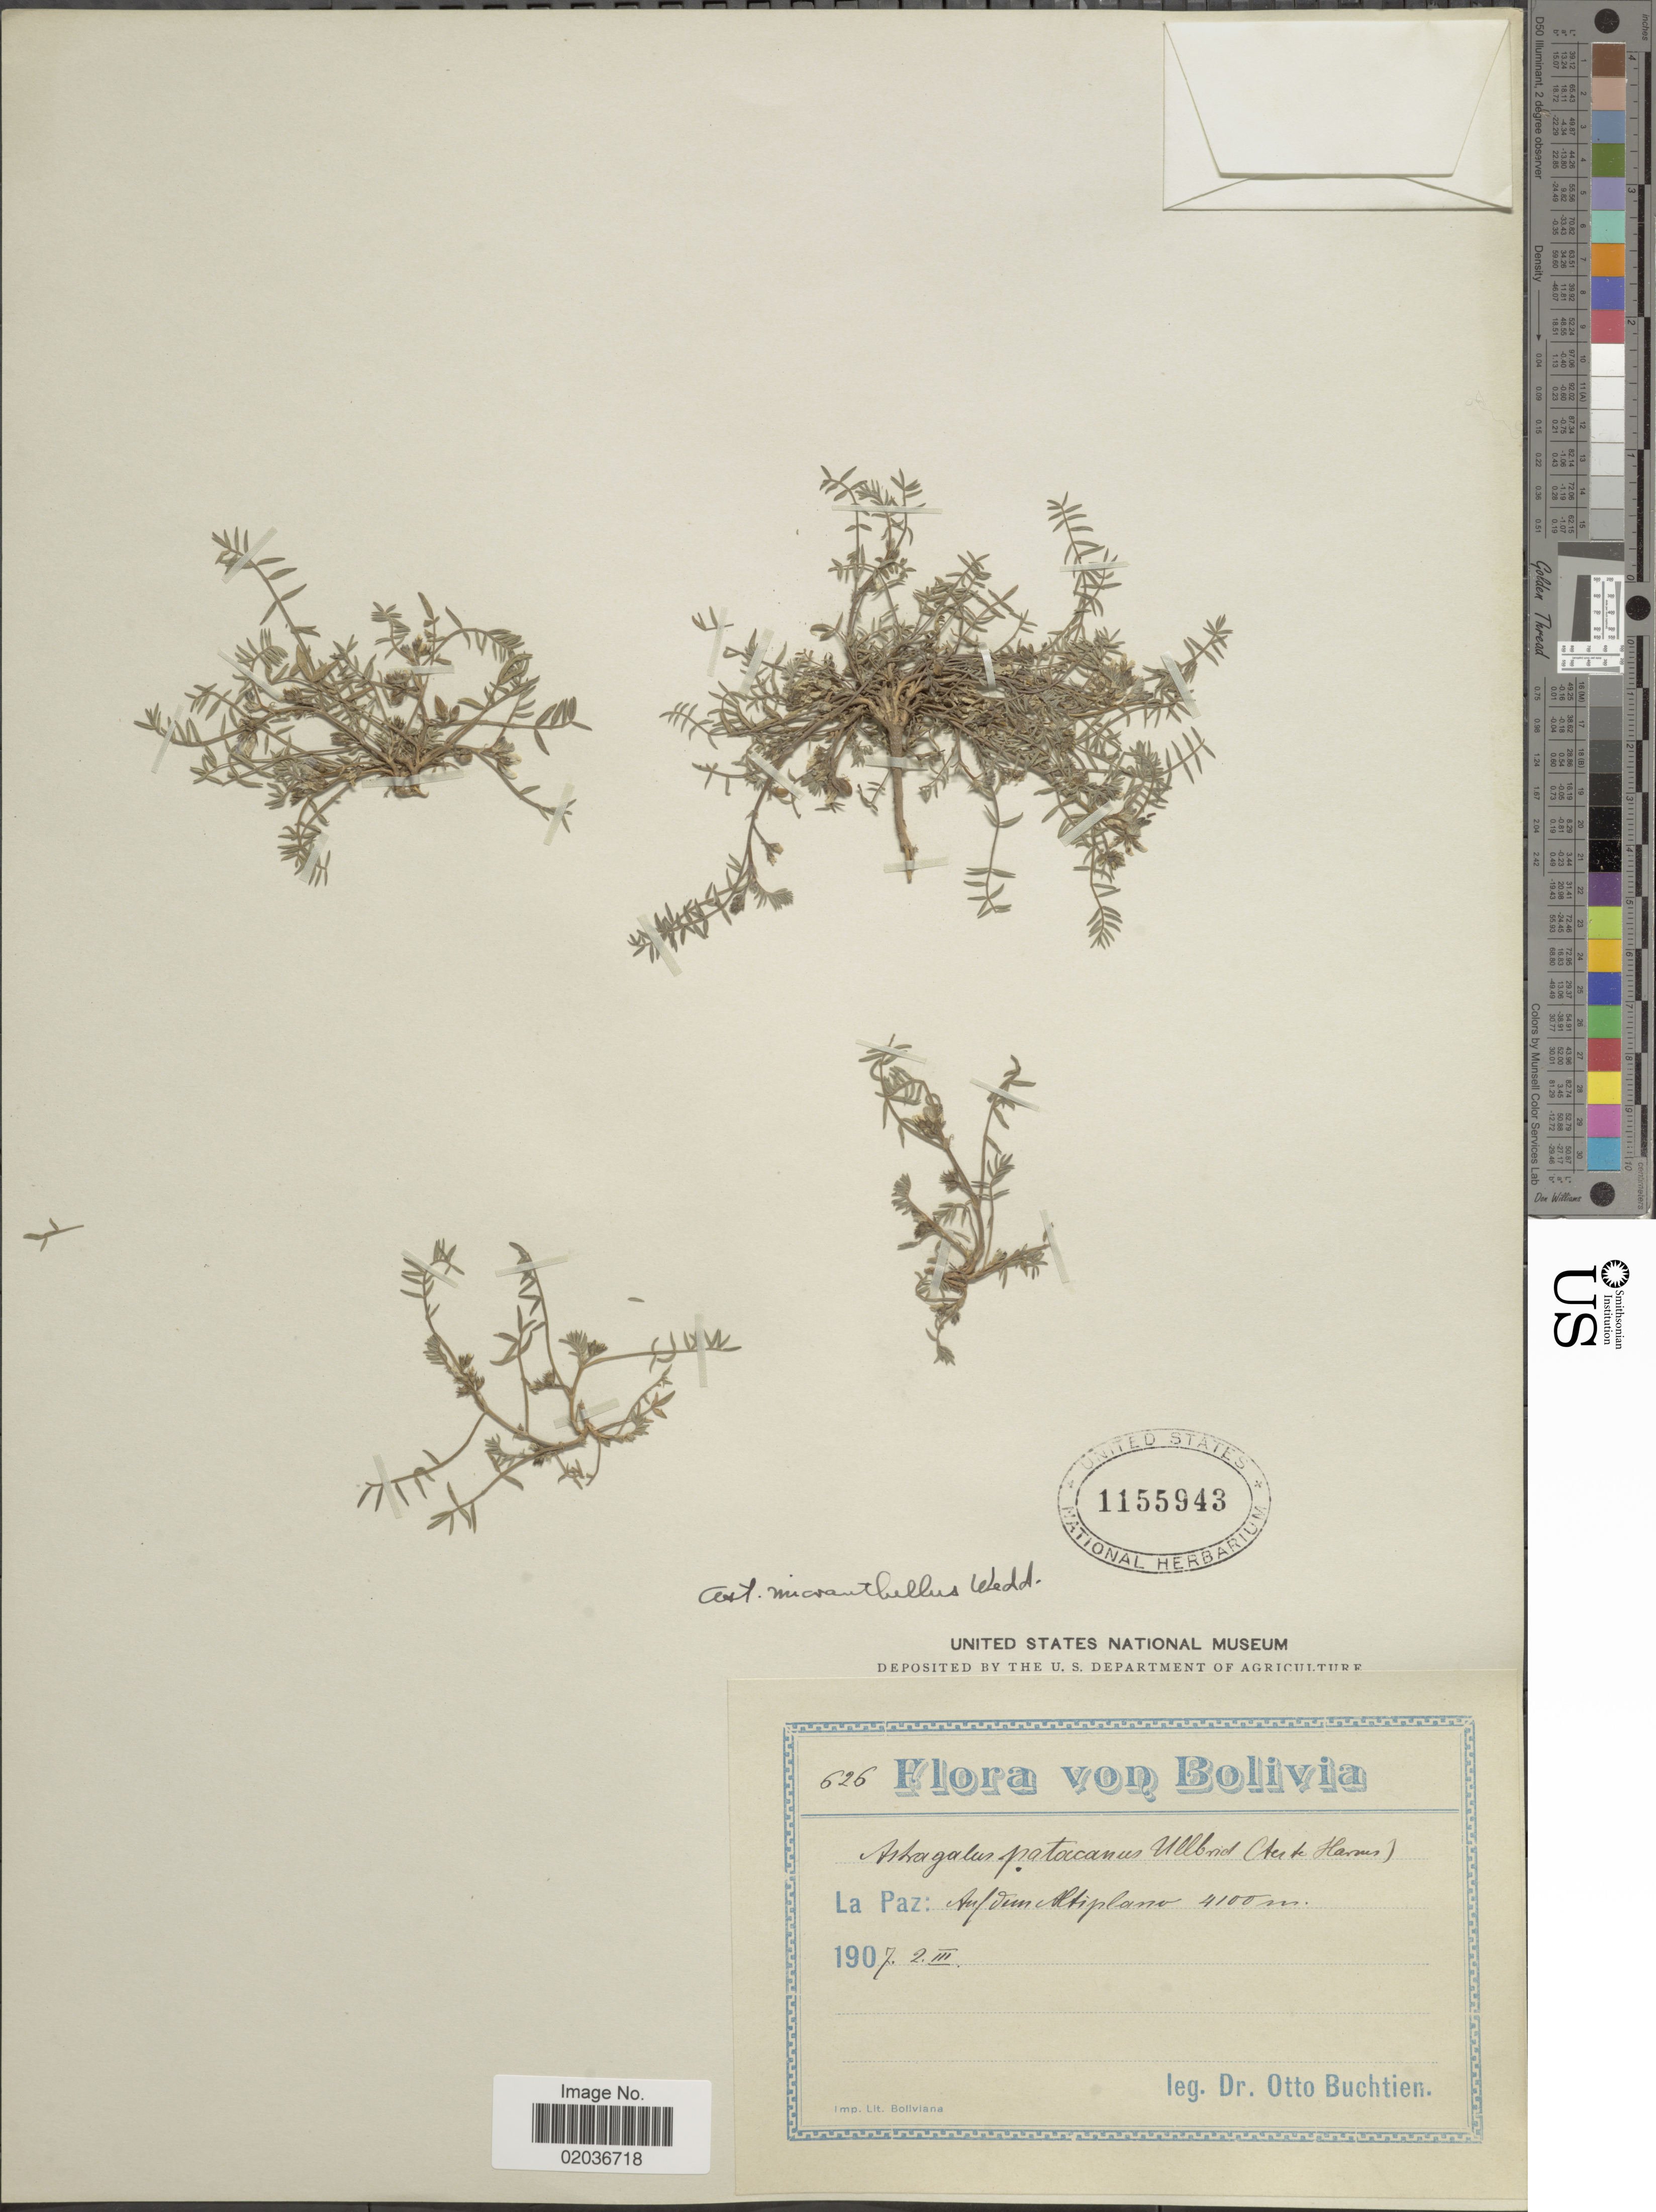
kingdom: Plantae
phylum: Tracheophyta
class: Magnoliopsida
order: Fabales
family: Fabaceae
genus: Astragalus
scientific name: Astragalus micranthellus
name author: Wedd.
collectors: O. Buchtien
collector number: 626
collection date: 1907-03-02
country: Bolivia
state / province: La Paz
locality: Auf dun Altiplano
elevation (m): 4100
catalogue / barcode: US 1155943